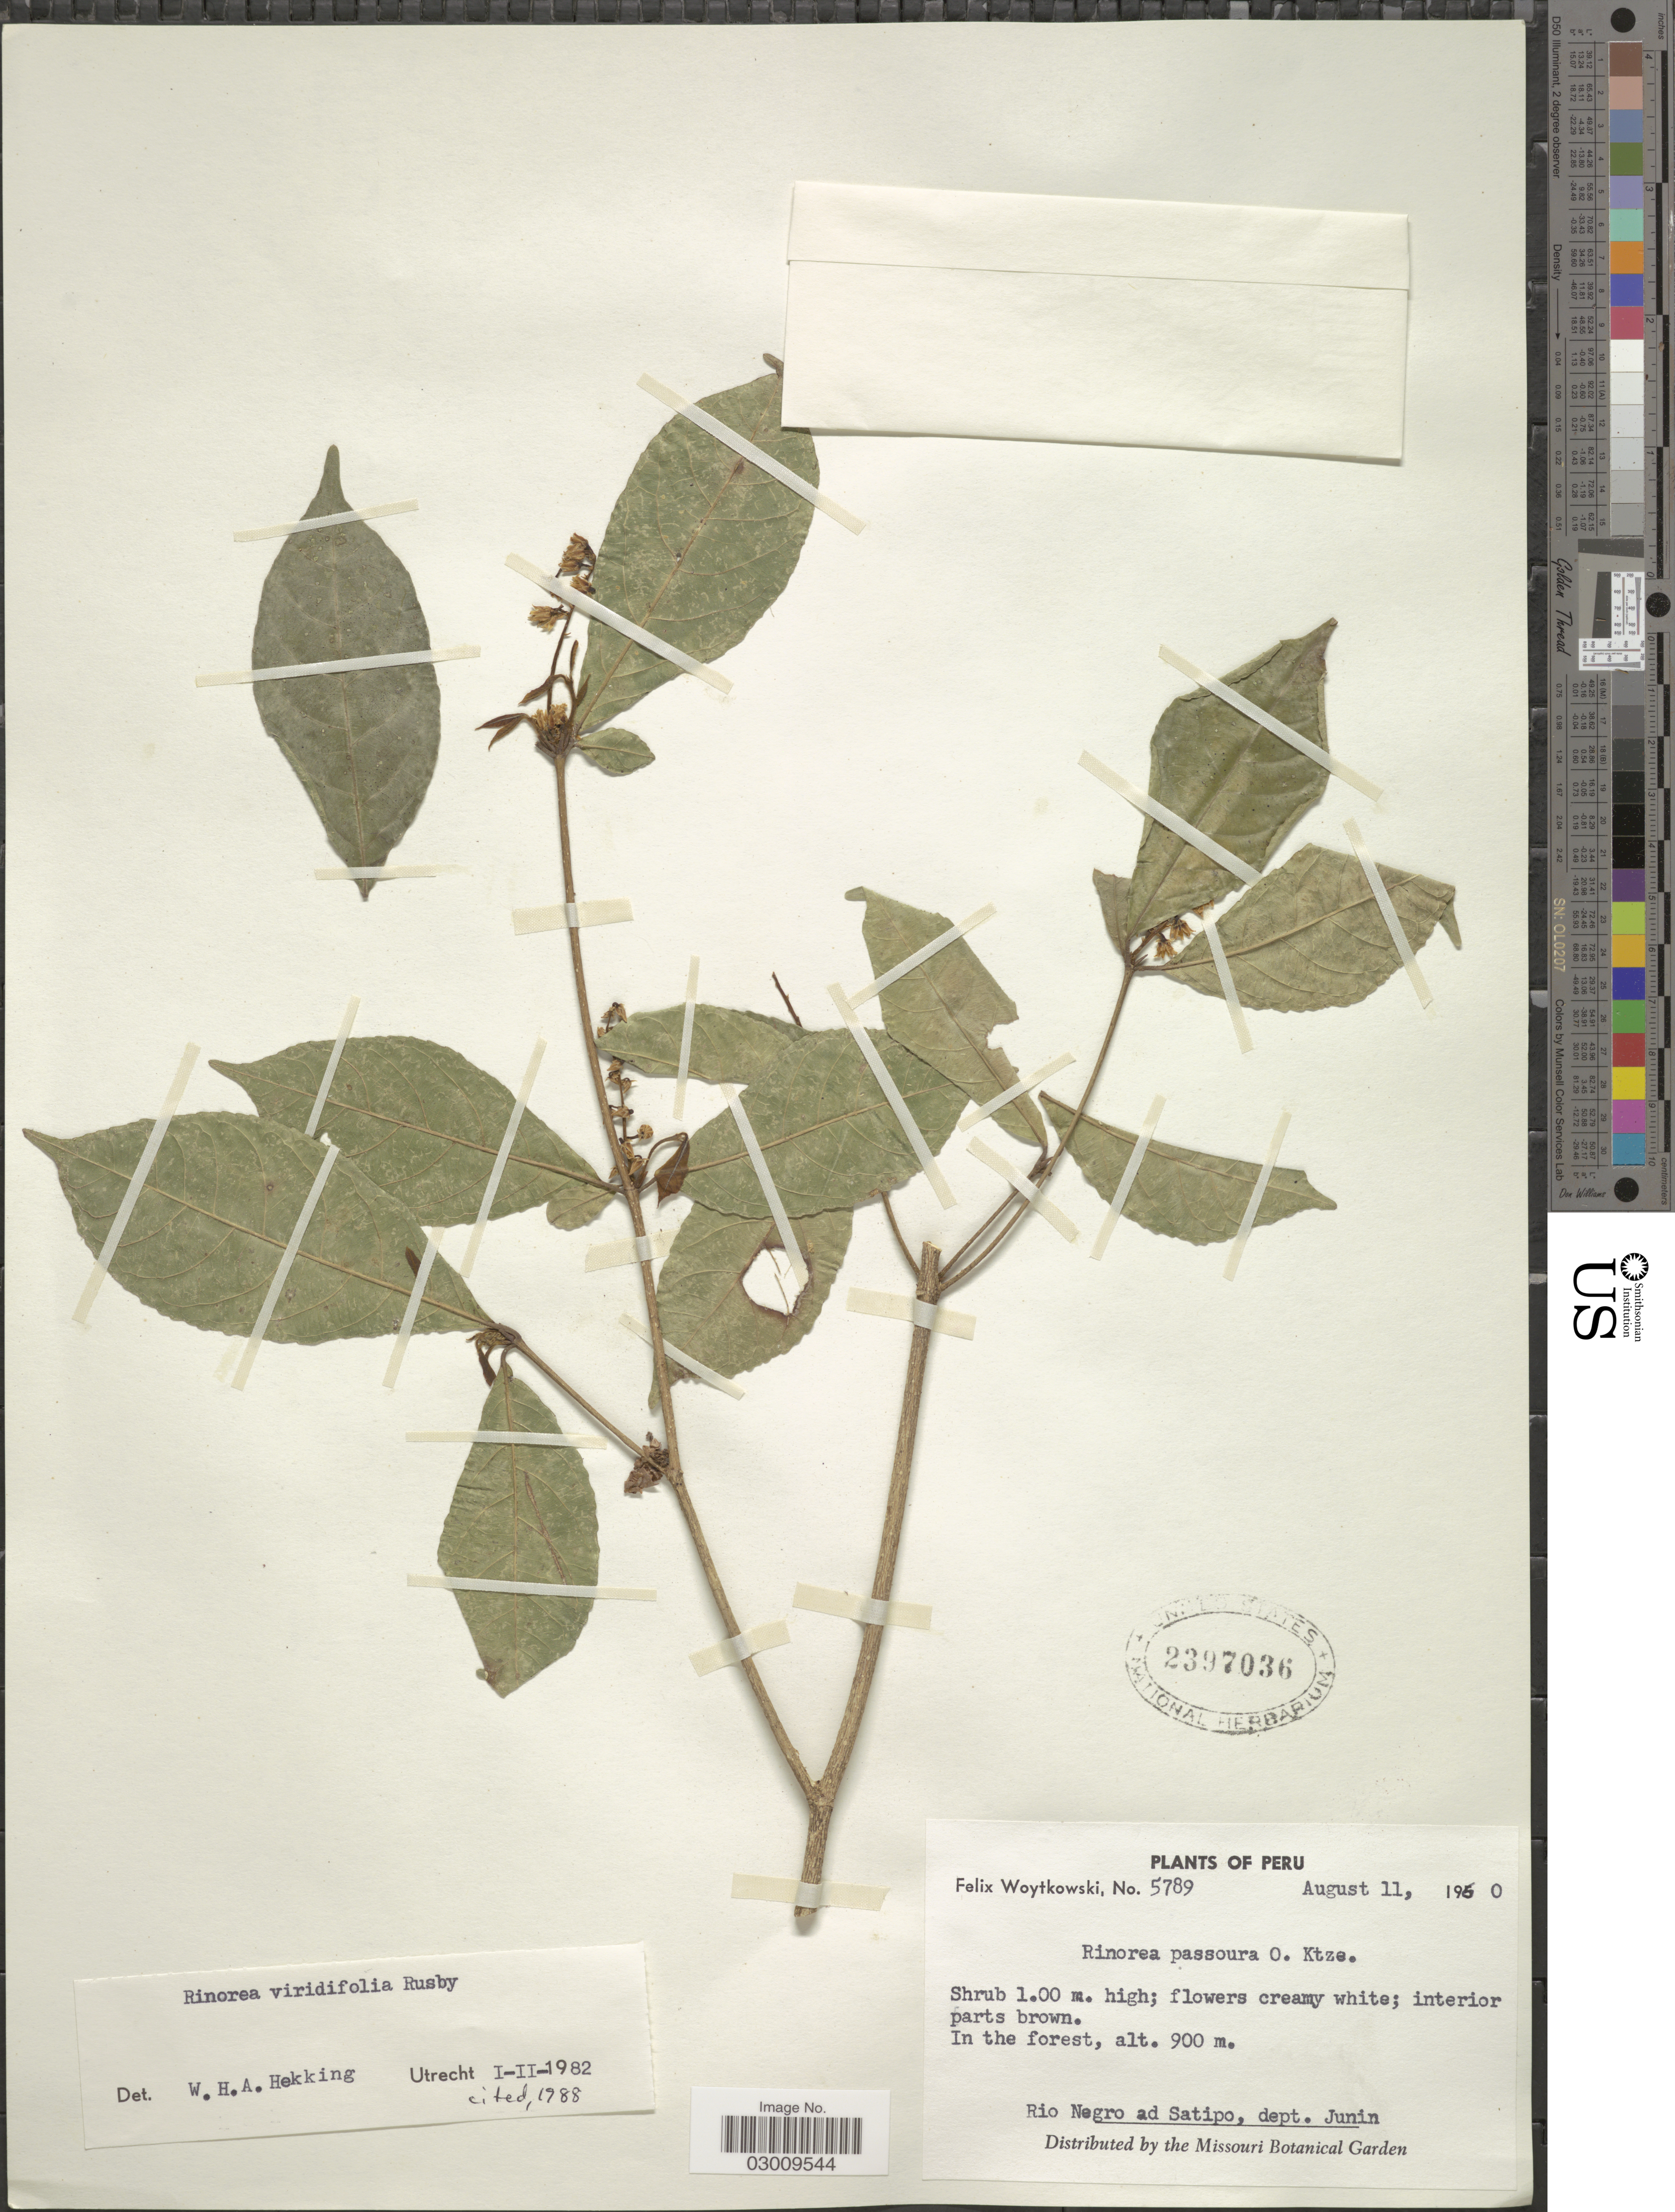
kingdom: Plantae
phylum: Tracheophyta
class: Magnoliopsida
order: Malpighiales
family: Violaceae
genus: Rinorea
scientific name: Rinorea viridifolia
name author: Rusby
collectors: F. Woytkowski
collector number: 5789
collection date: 1960-08-11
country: Peru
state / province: Junín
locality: Rio Negro ad Satipo, dept. Junin.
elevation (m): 900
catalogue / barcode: US 2397036